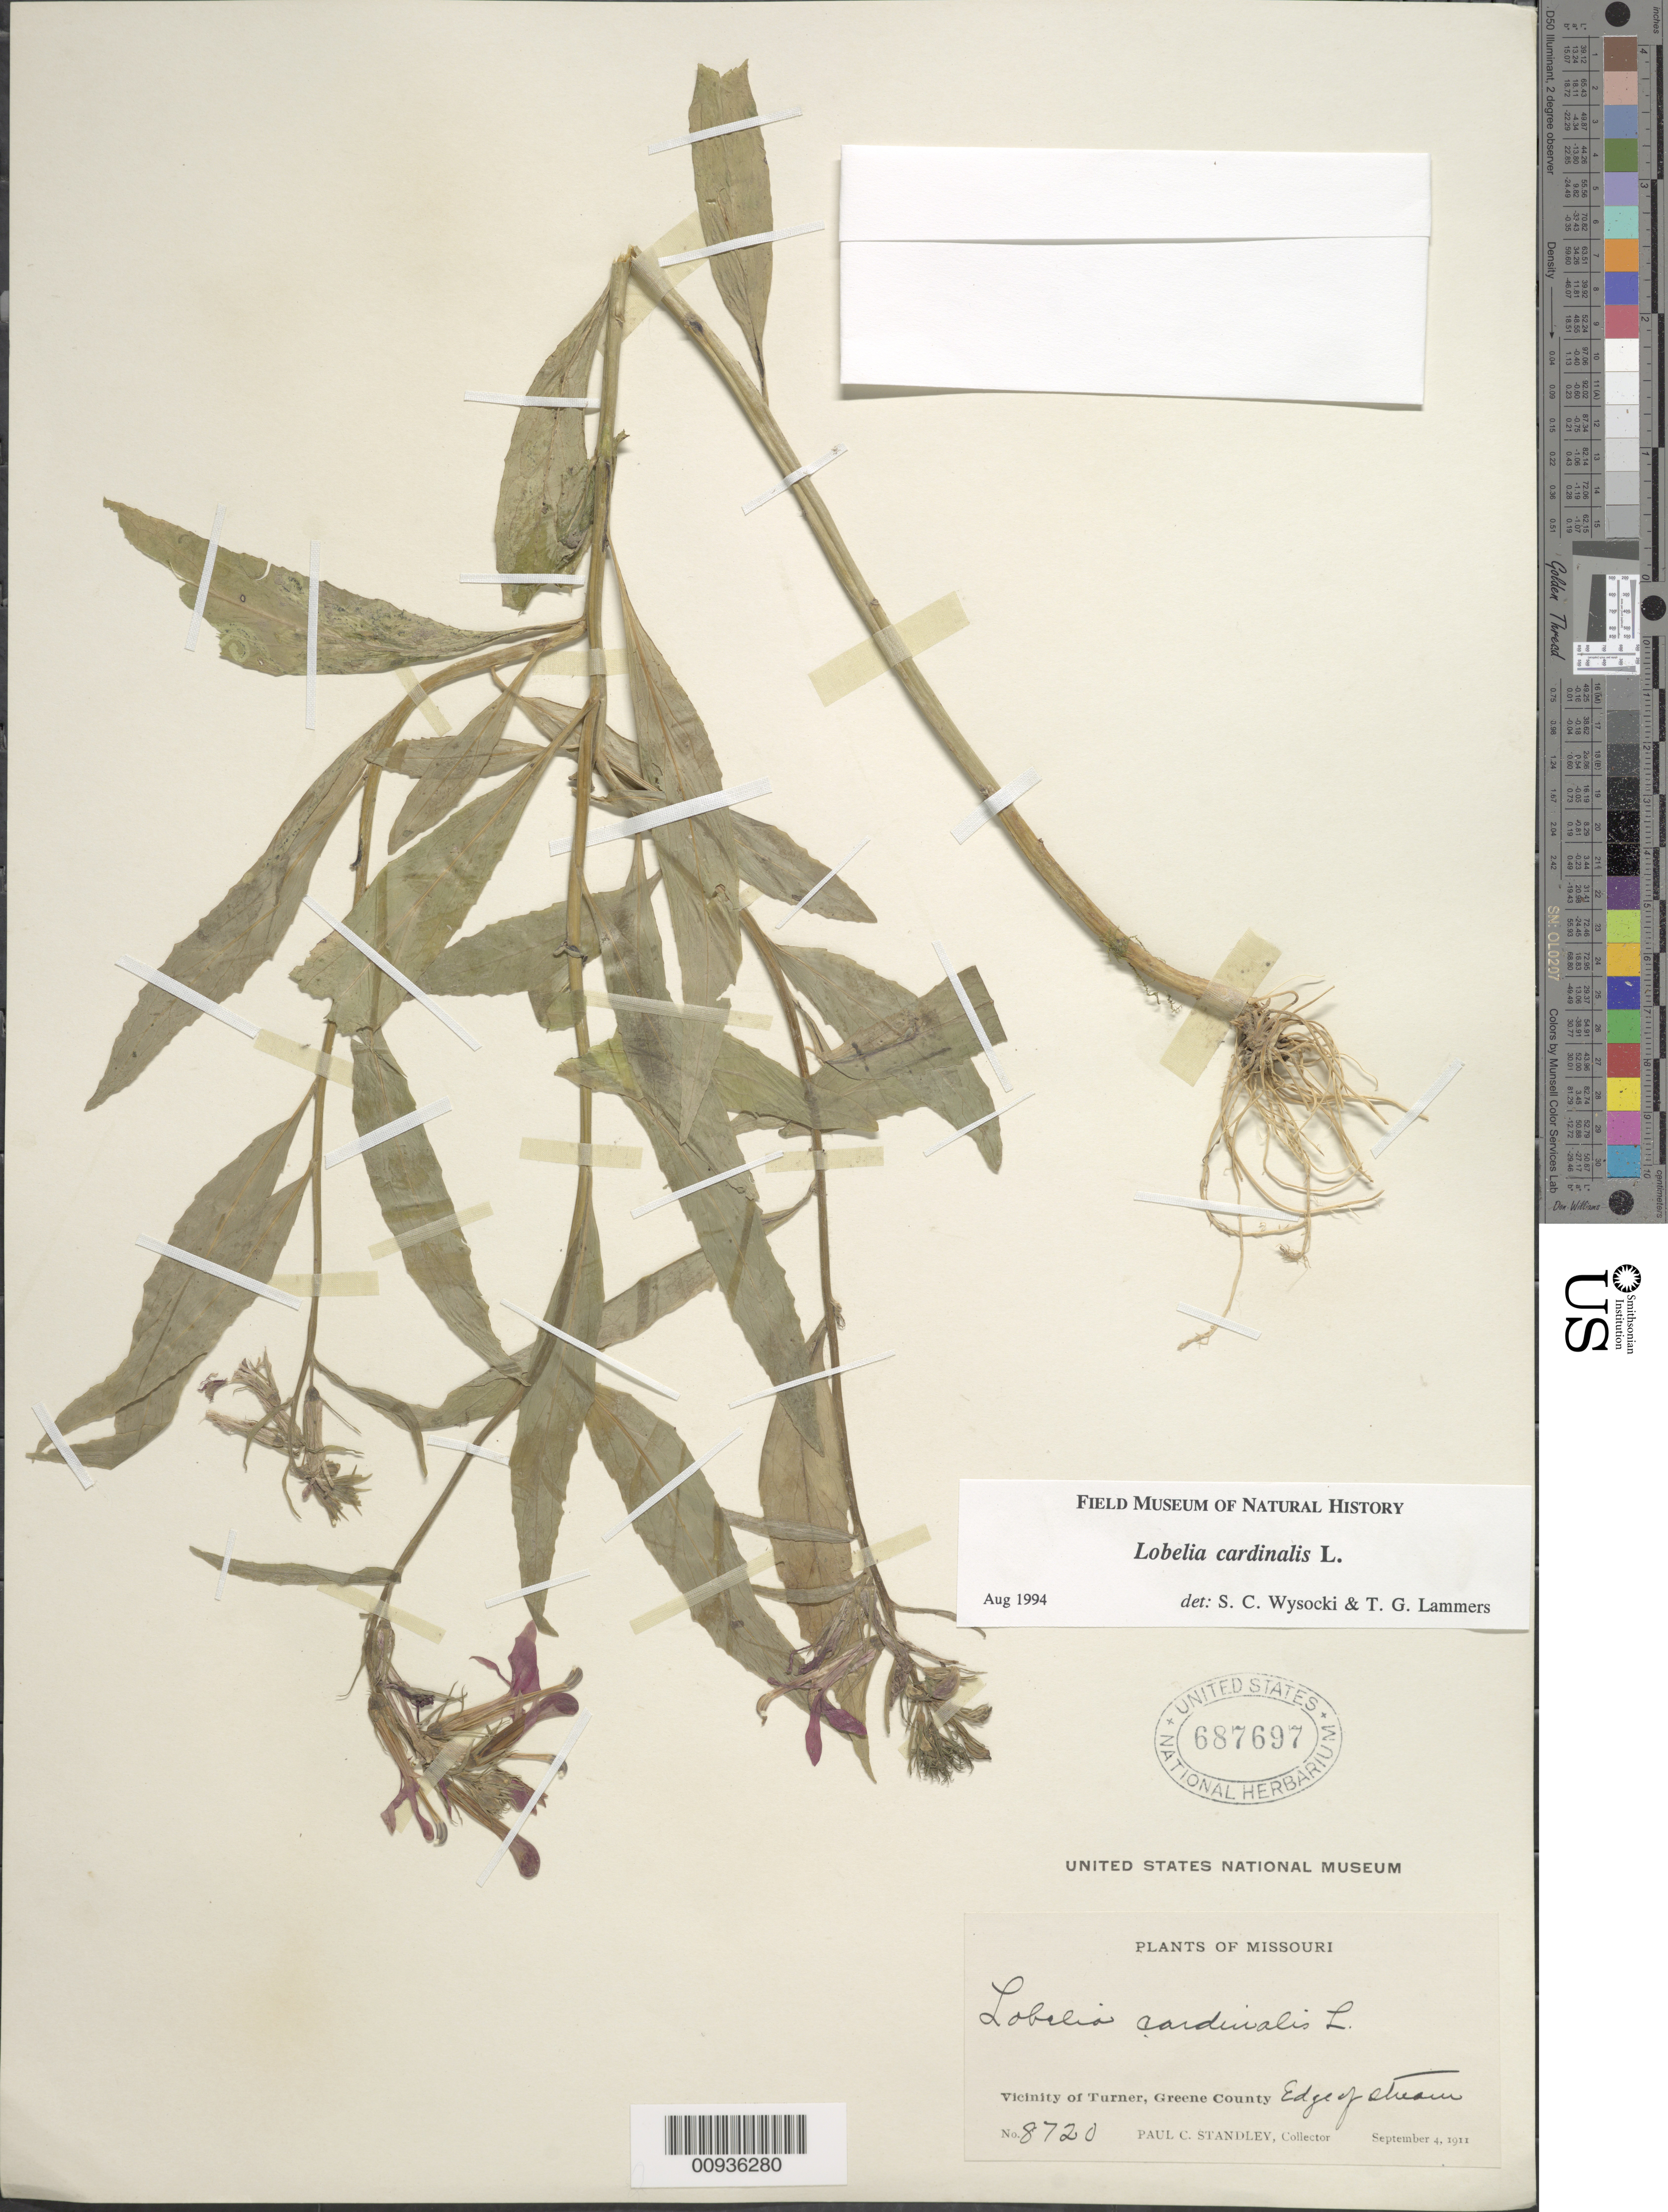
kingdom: Plantae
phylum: Tracheophyta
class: Magnoliopsida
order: Asterales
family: Campanulaceae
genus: Lobelia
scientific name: Lobelia cardinalis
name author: L.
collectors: P. C. Standley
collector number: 8720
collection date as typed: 04 Sep 1911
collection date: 1911-09-04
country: United States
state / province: Missouri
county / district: Greene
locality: Vicinity of Turner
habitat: edge of stream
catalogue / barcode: US 687697